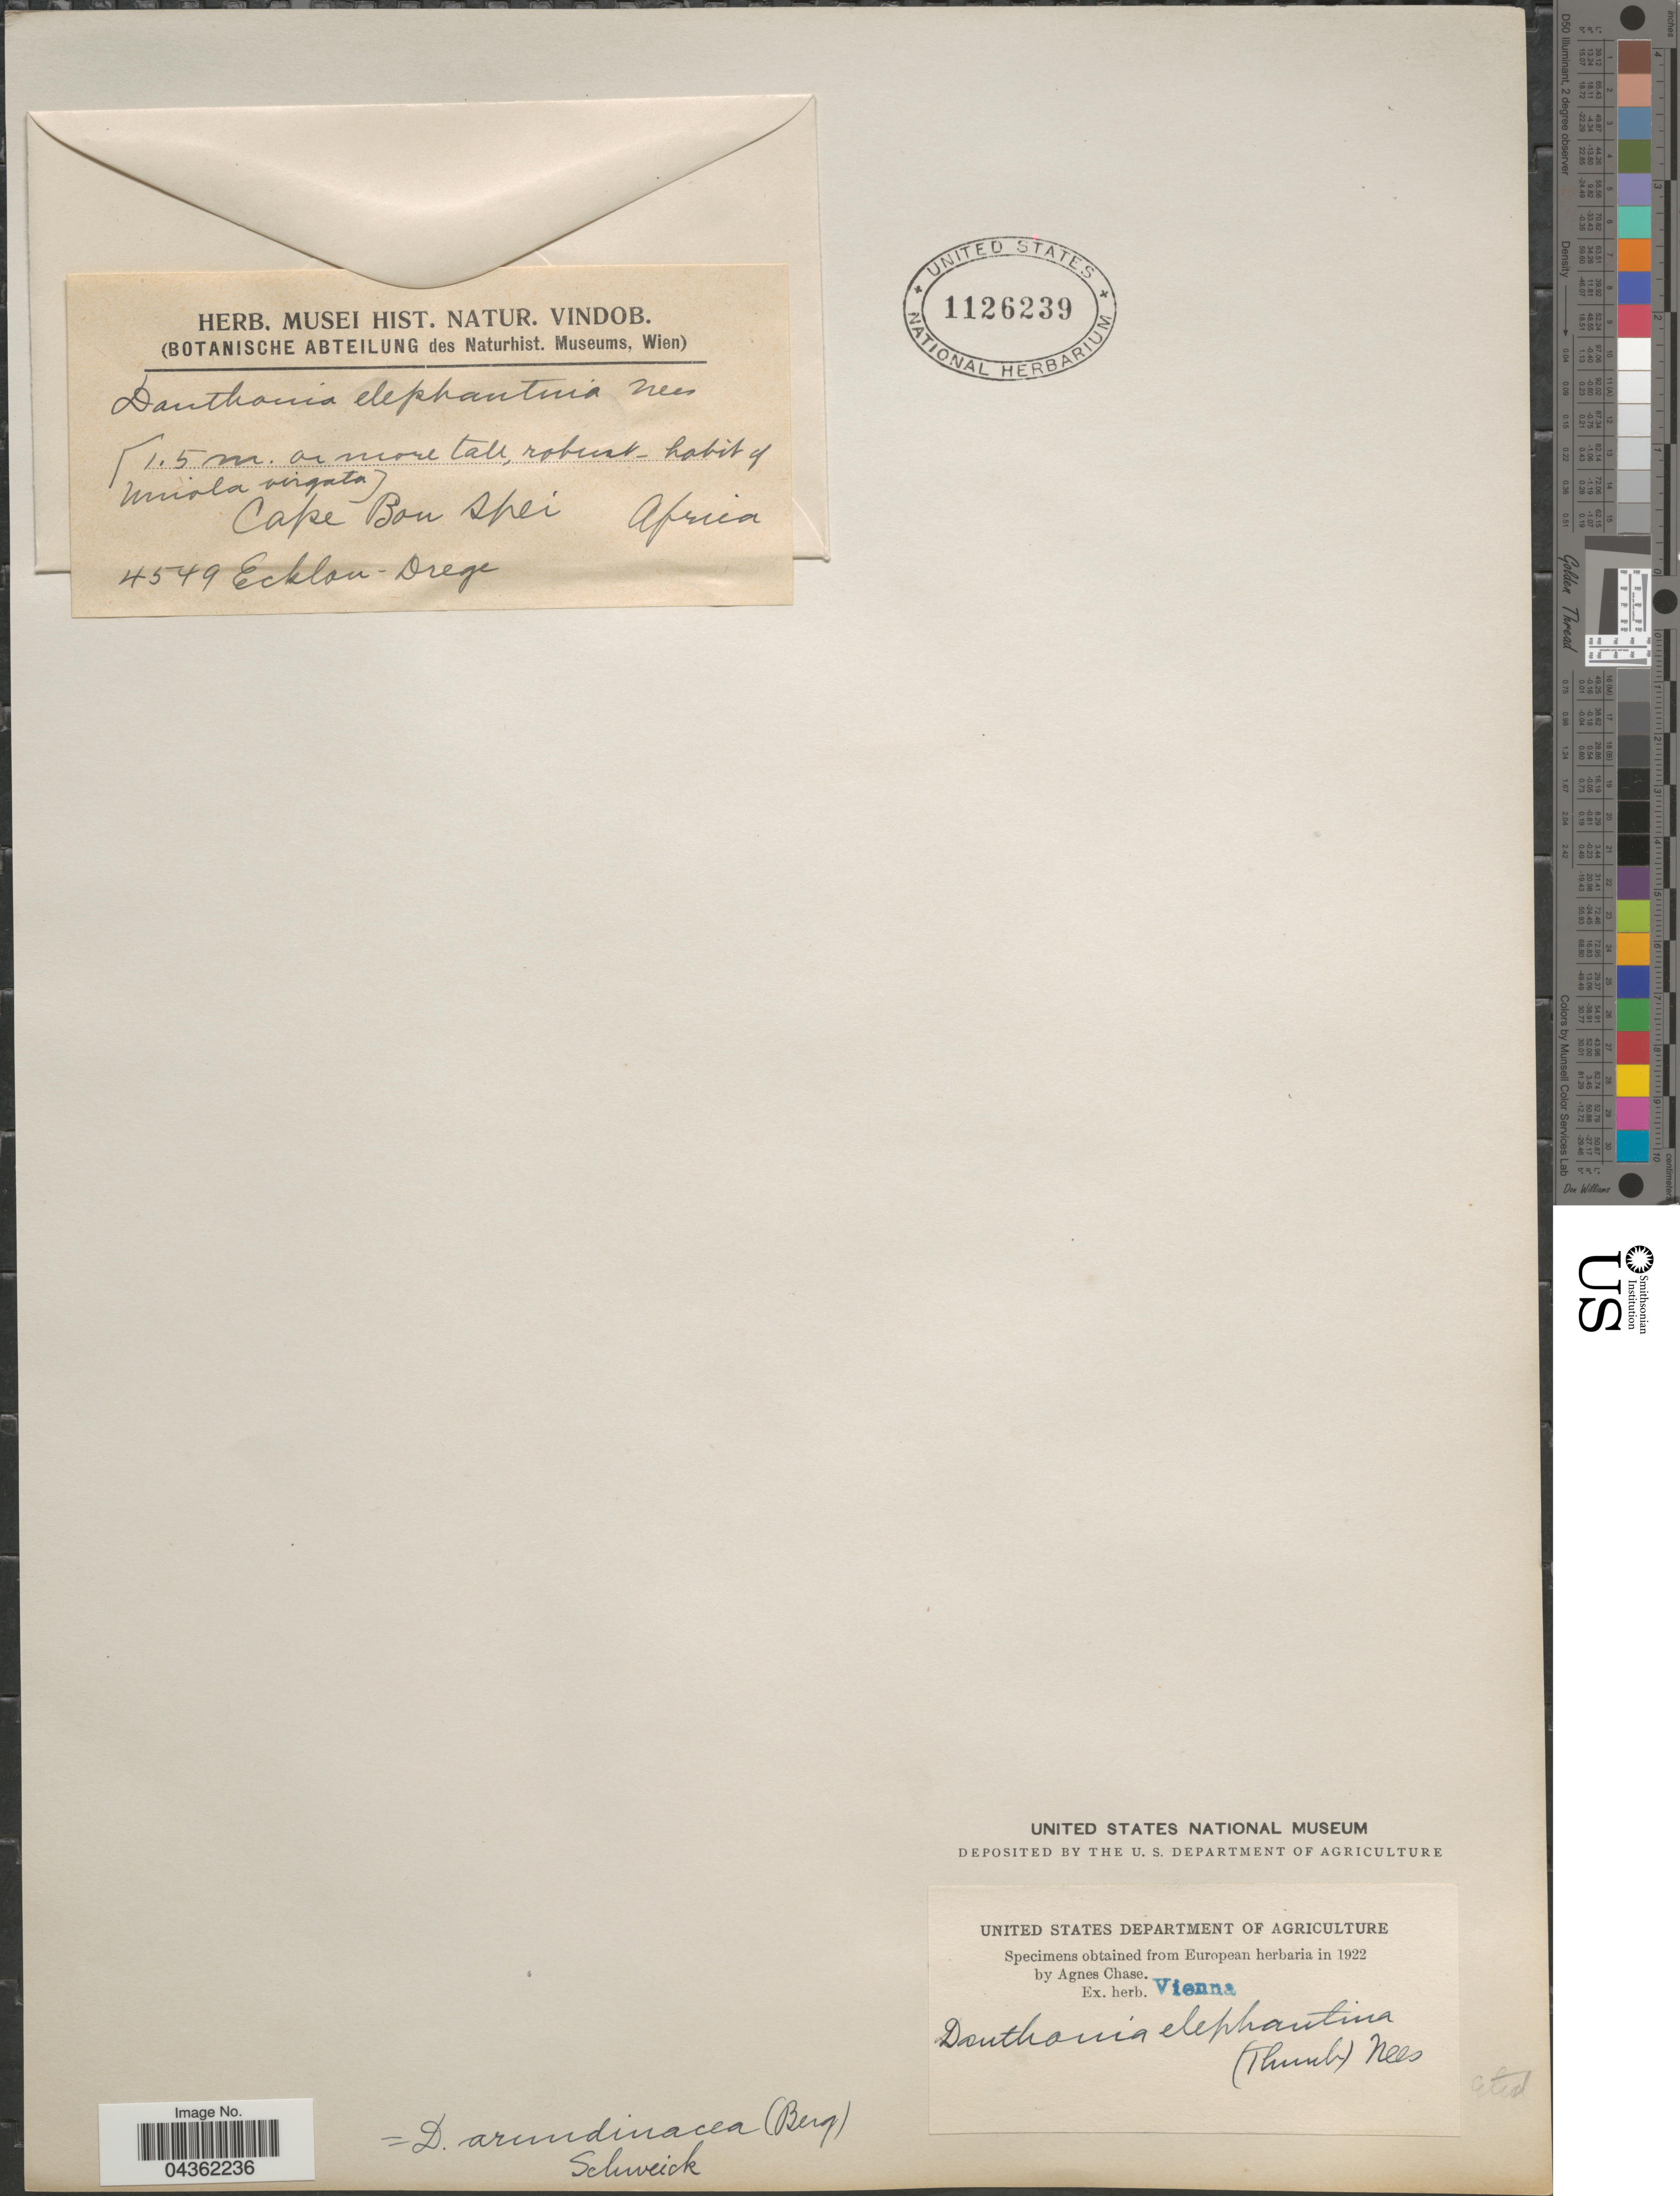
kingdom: Plantae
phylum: Tracheophyta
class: Liliopsida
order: Poales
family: Poaceae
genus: Capeochloa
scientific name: Capeochloa arundinacea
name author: (P.J. Bergius) N.P. Barker & H.P. Linder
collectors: -. Ecklon & Drege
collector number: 4549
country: South Africa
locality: Cape Bon Spei Africa.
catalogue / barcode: US 1126239